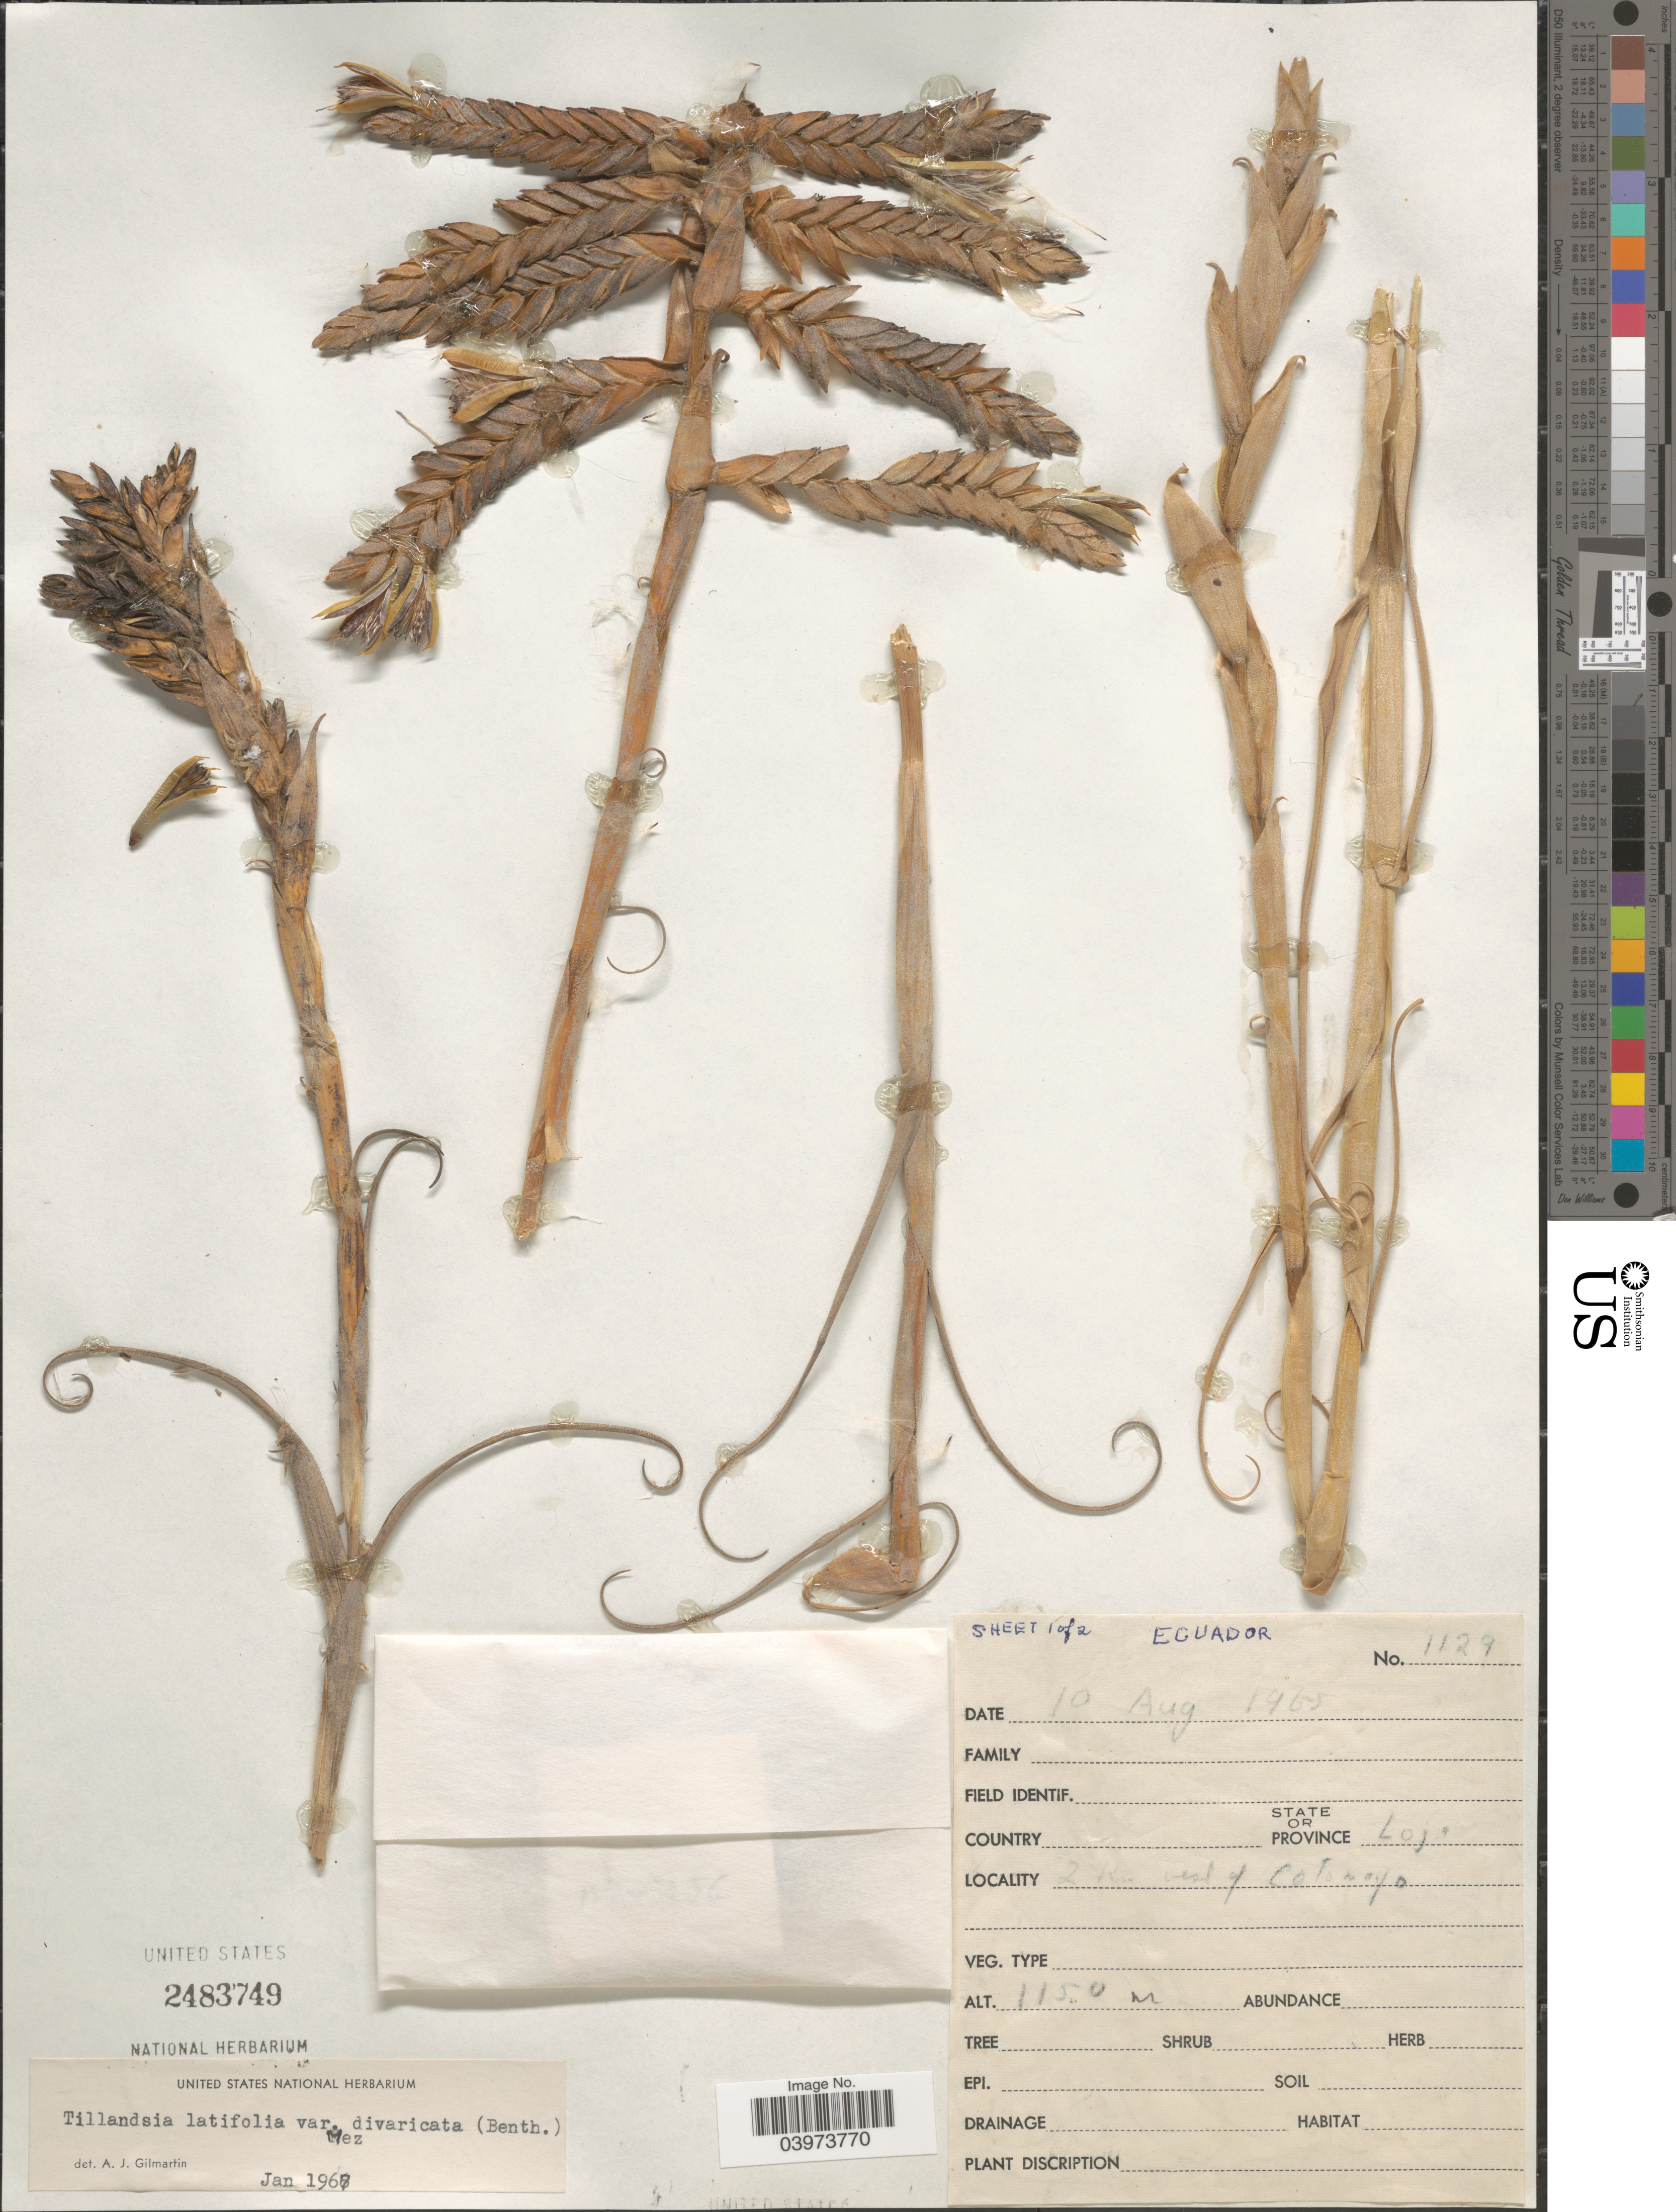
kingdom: Plantae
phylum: Tracheophyta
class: Liliopsida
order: Poales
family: Bromeliaceae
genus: Tillandsia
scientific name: Tillandsia latifolia var. divaricata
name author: (Benth.) Mez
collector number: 1129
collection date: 1965-08-10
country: Ecuador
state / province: Loja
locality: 2 km west of Catamayo.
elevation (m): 1150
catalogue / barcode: US 2483749